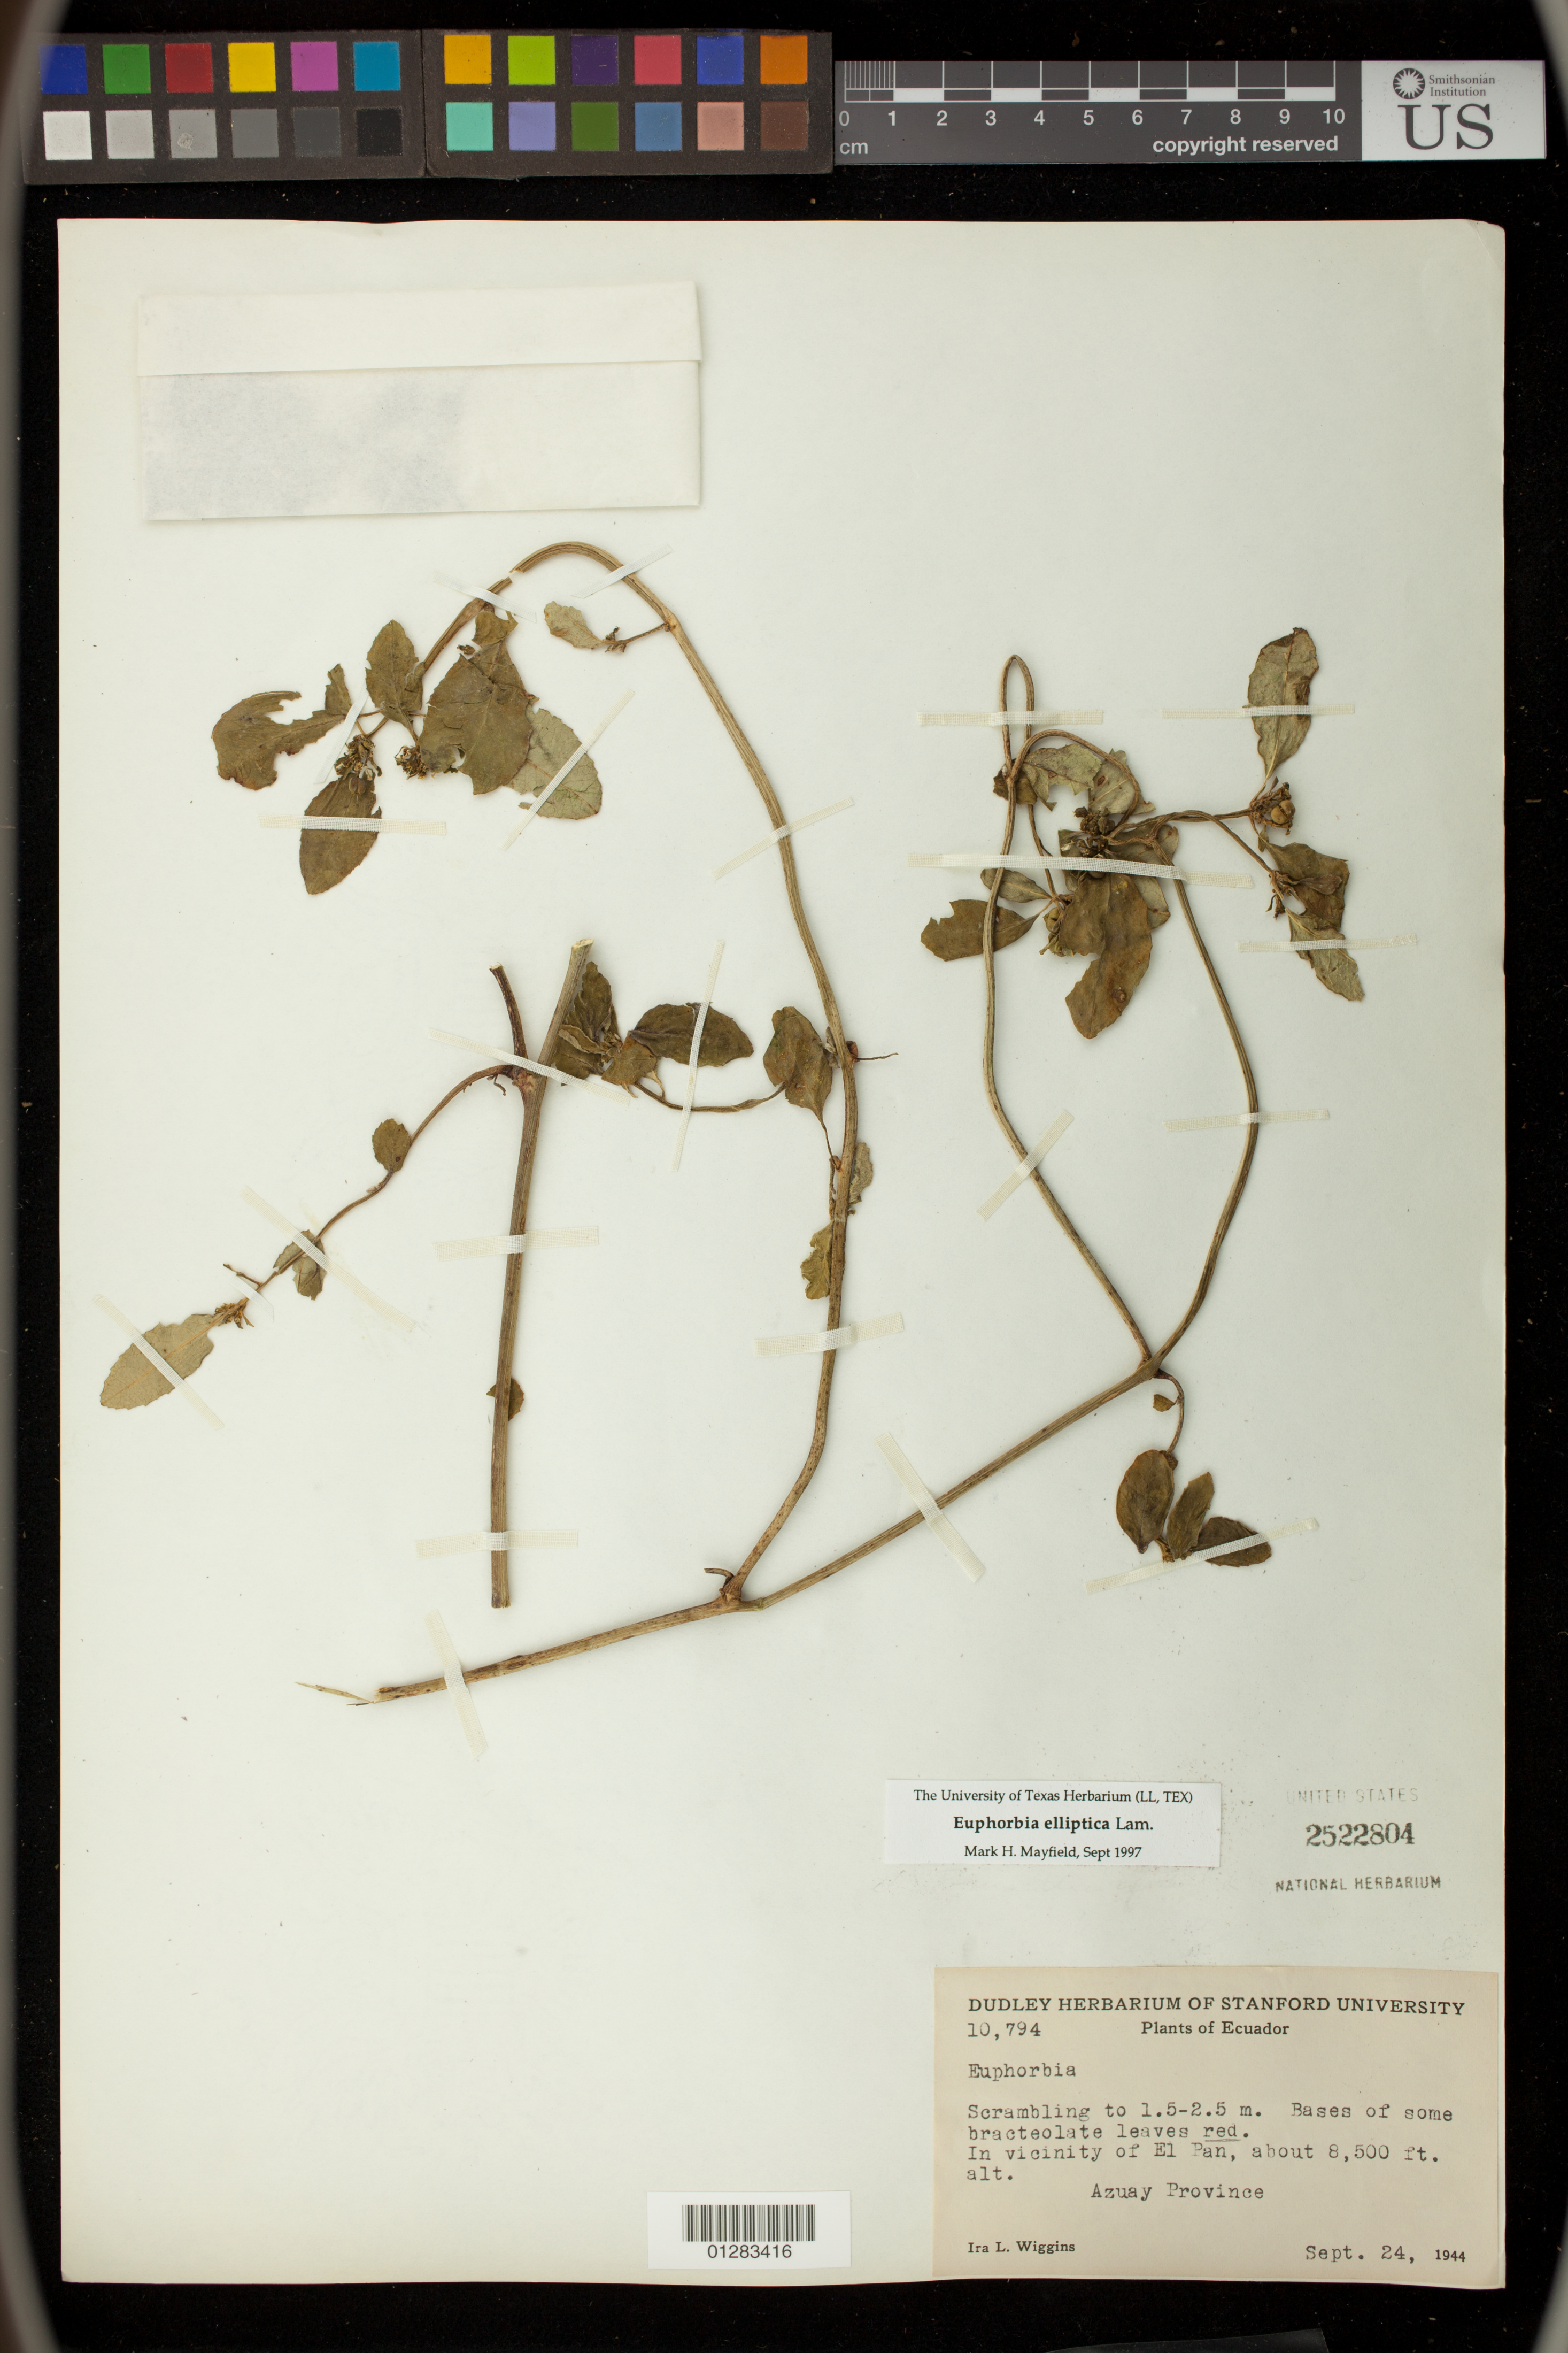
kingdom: Plantae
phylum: Tracheophyta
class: Magnoliopsida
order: Malpighiales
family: Euphorbiaceae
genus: Euphorbia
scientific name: Euphorbia elliptica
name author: Lam.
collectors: I. L. Wiggins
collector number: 10794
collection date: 1944-09-24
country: Ecuador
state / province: Azuay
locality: In vicinity of El Pan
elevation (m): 2591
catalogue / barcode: US 2522804